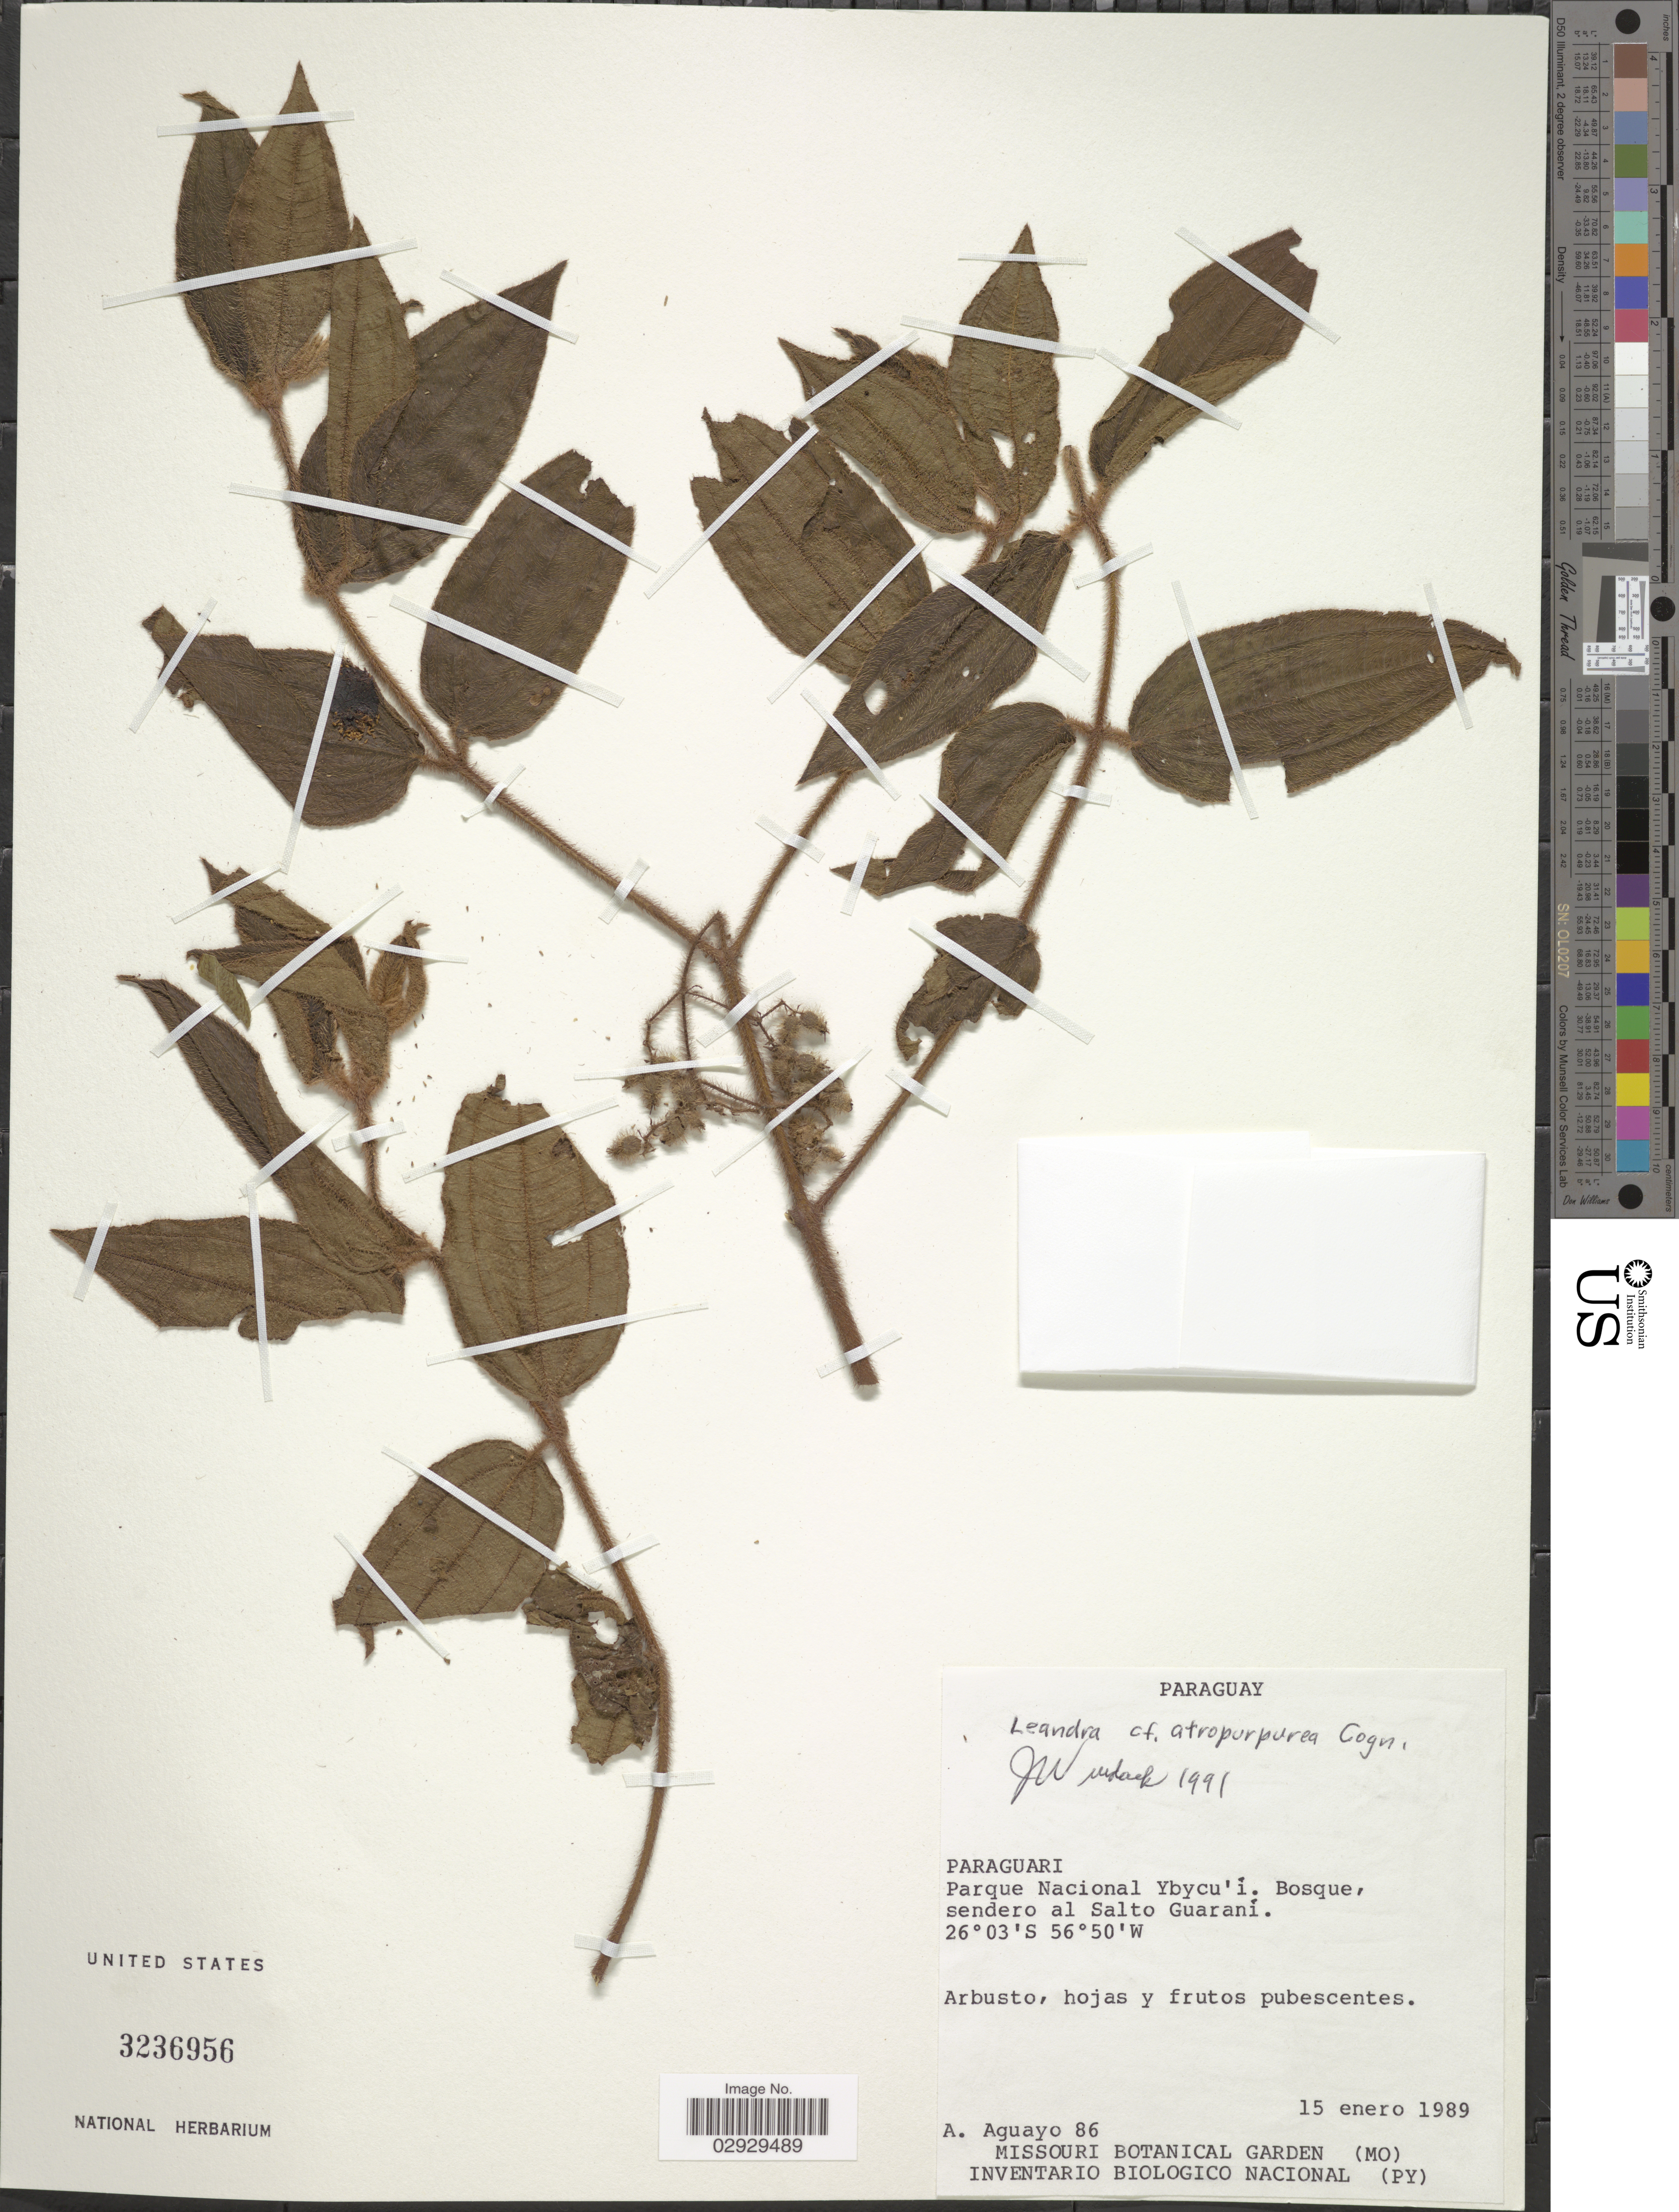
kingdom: Plantae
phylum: Tracheophyta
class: Magnoliopsida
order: Myrtales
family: Melastomataceae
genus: Leandra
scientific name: Leandra atropurpurea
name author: Cogn.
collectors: A. Aguayo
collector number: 86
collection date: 1989-01-15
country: Paraguay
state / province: Paraguari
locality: Parque Nacional Ybycu'i. Bosque, sendero al Salto Guaraní.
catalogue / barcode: US 3236956